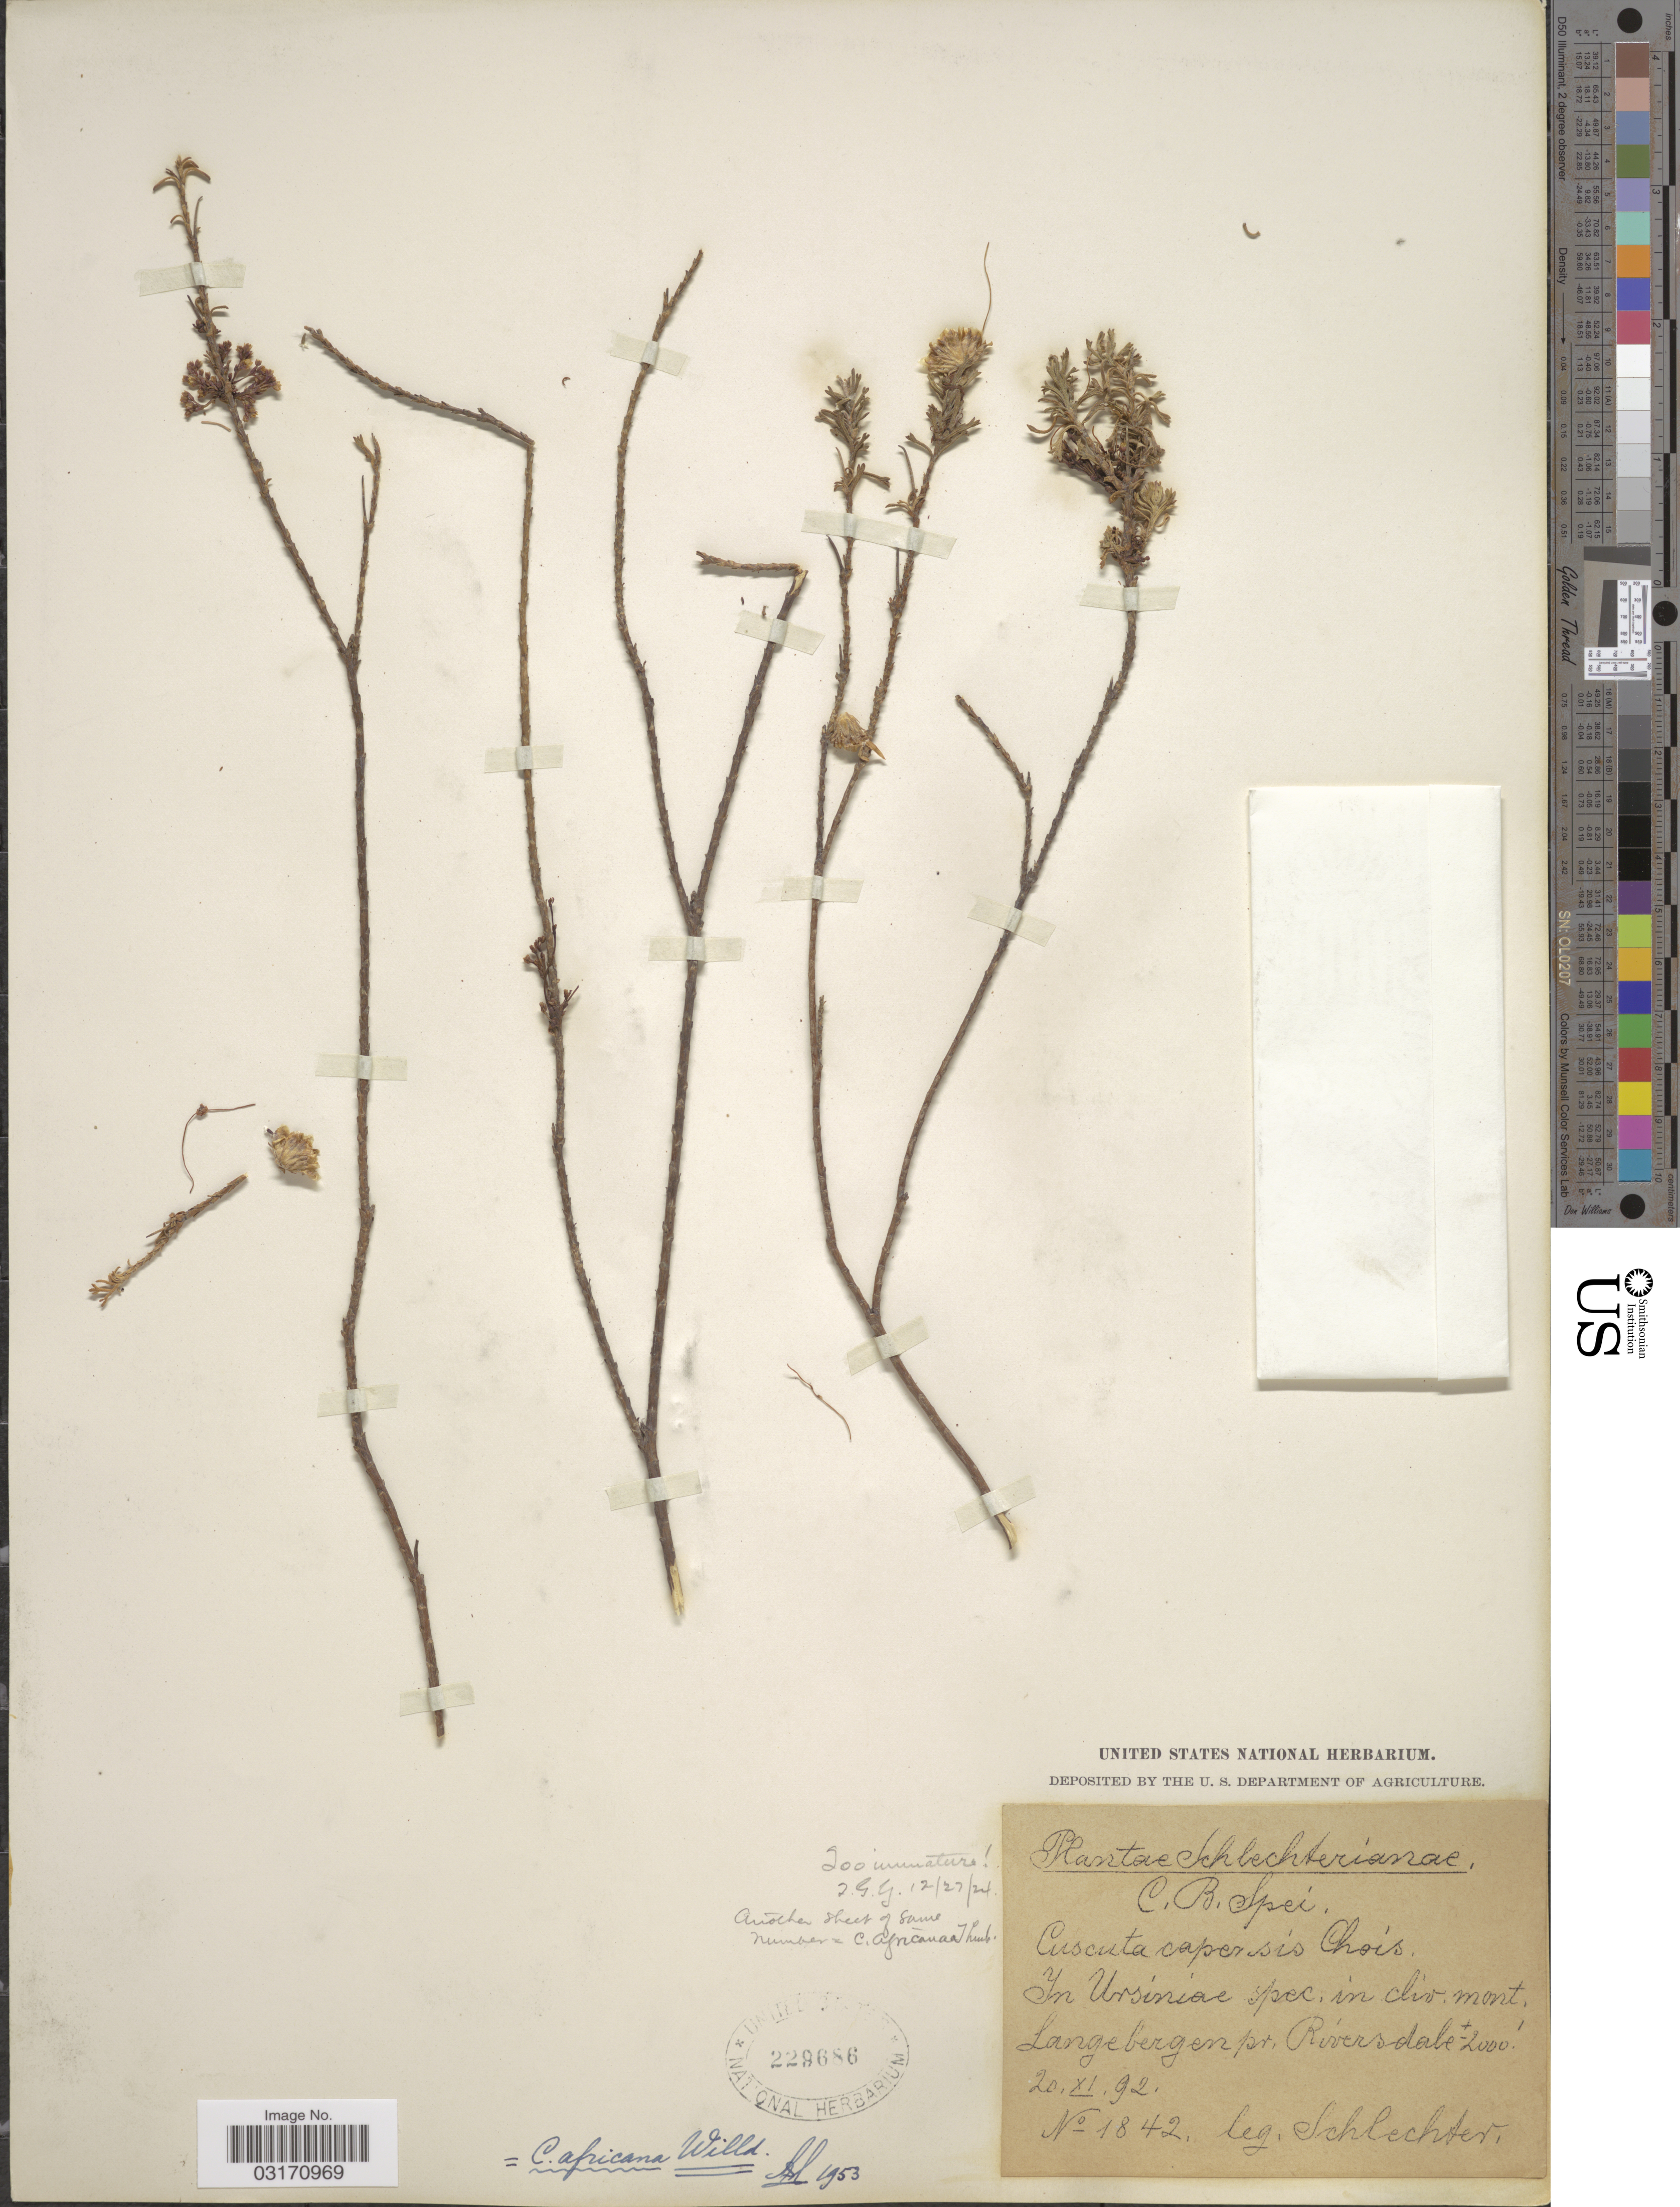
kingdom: Plantae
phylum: Tracheophyta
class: Magnoliopsida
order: Solanales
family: Convolvulaceae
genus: Cuscuta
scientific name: Cuscuta africana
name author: Willd.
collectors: Schlechter, --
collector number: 1842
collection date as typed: Transcribed d/m/y: 20/11/92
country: South Africa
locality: C. B. Spei. In Ursiniae spec. in cliv. mont. Langebergen pr. Riversdale.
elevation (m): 610